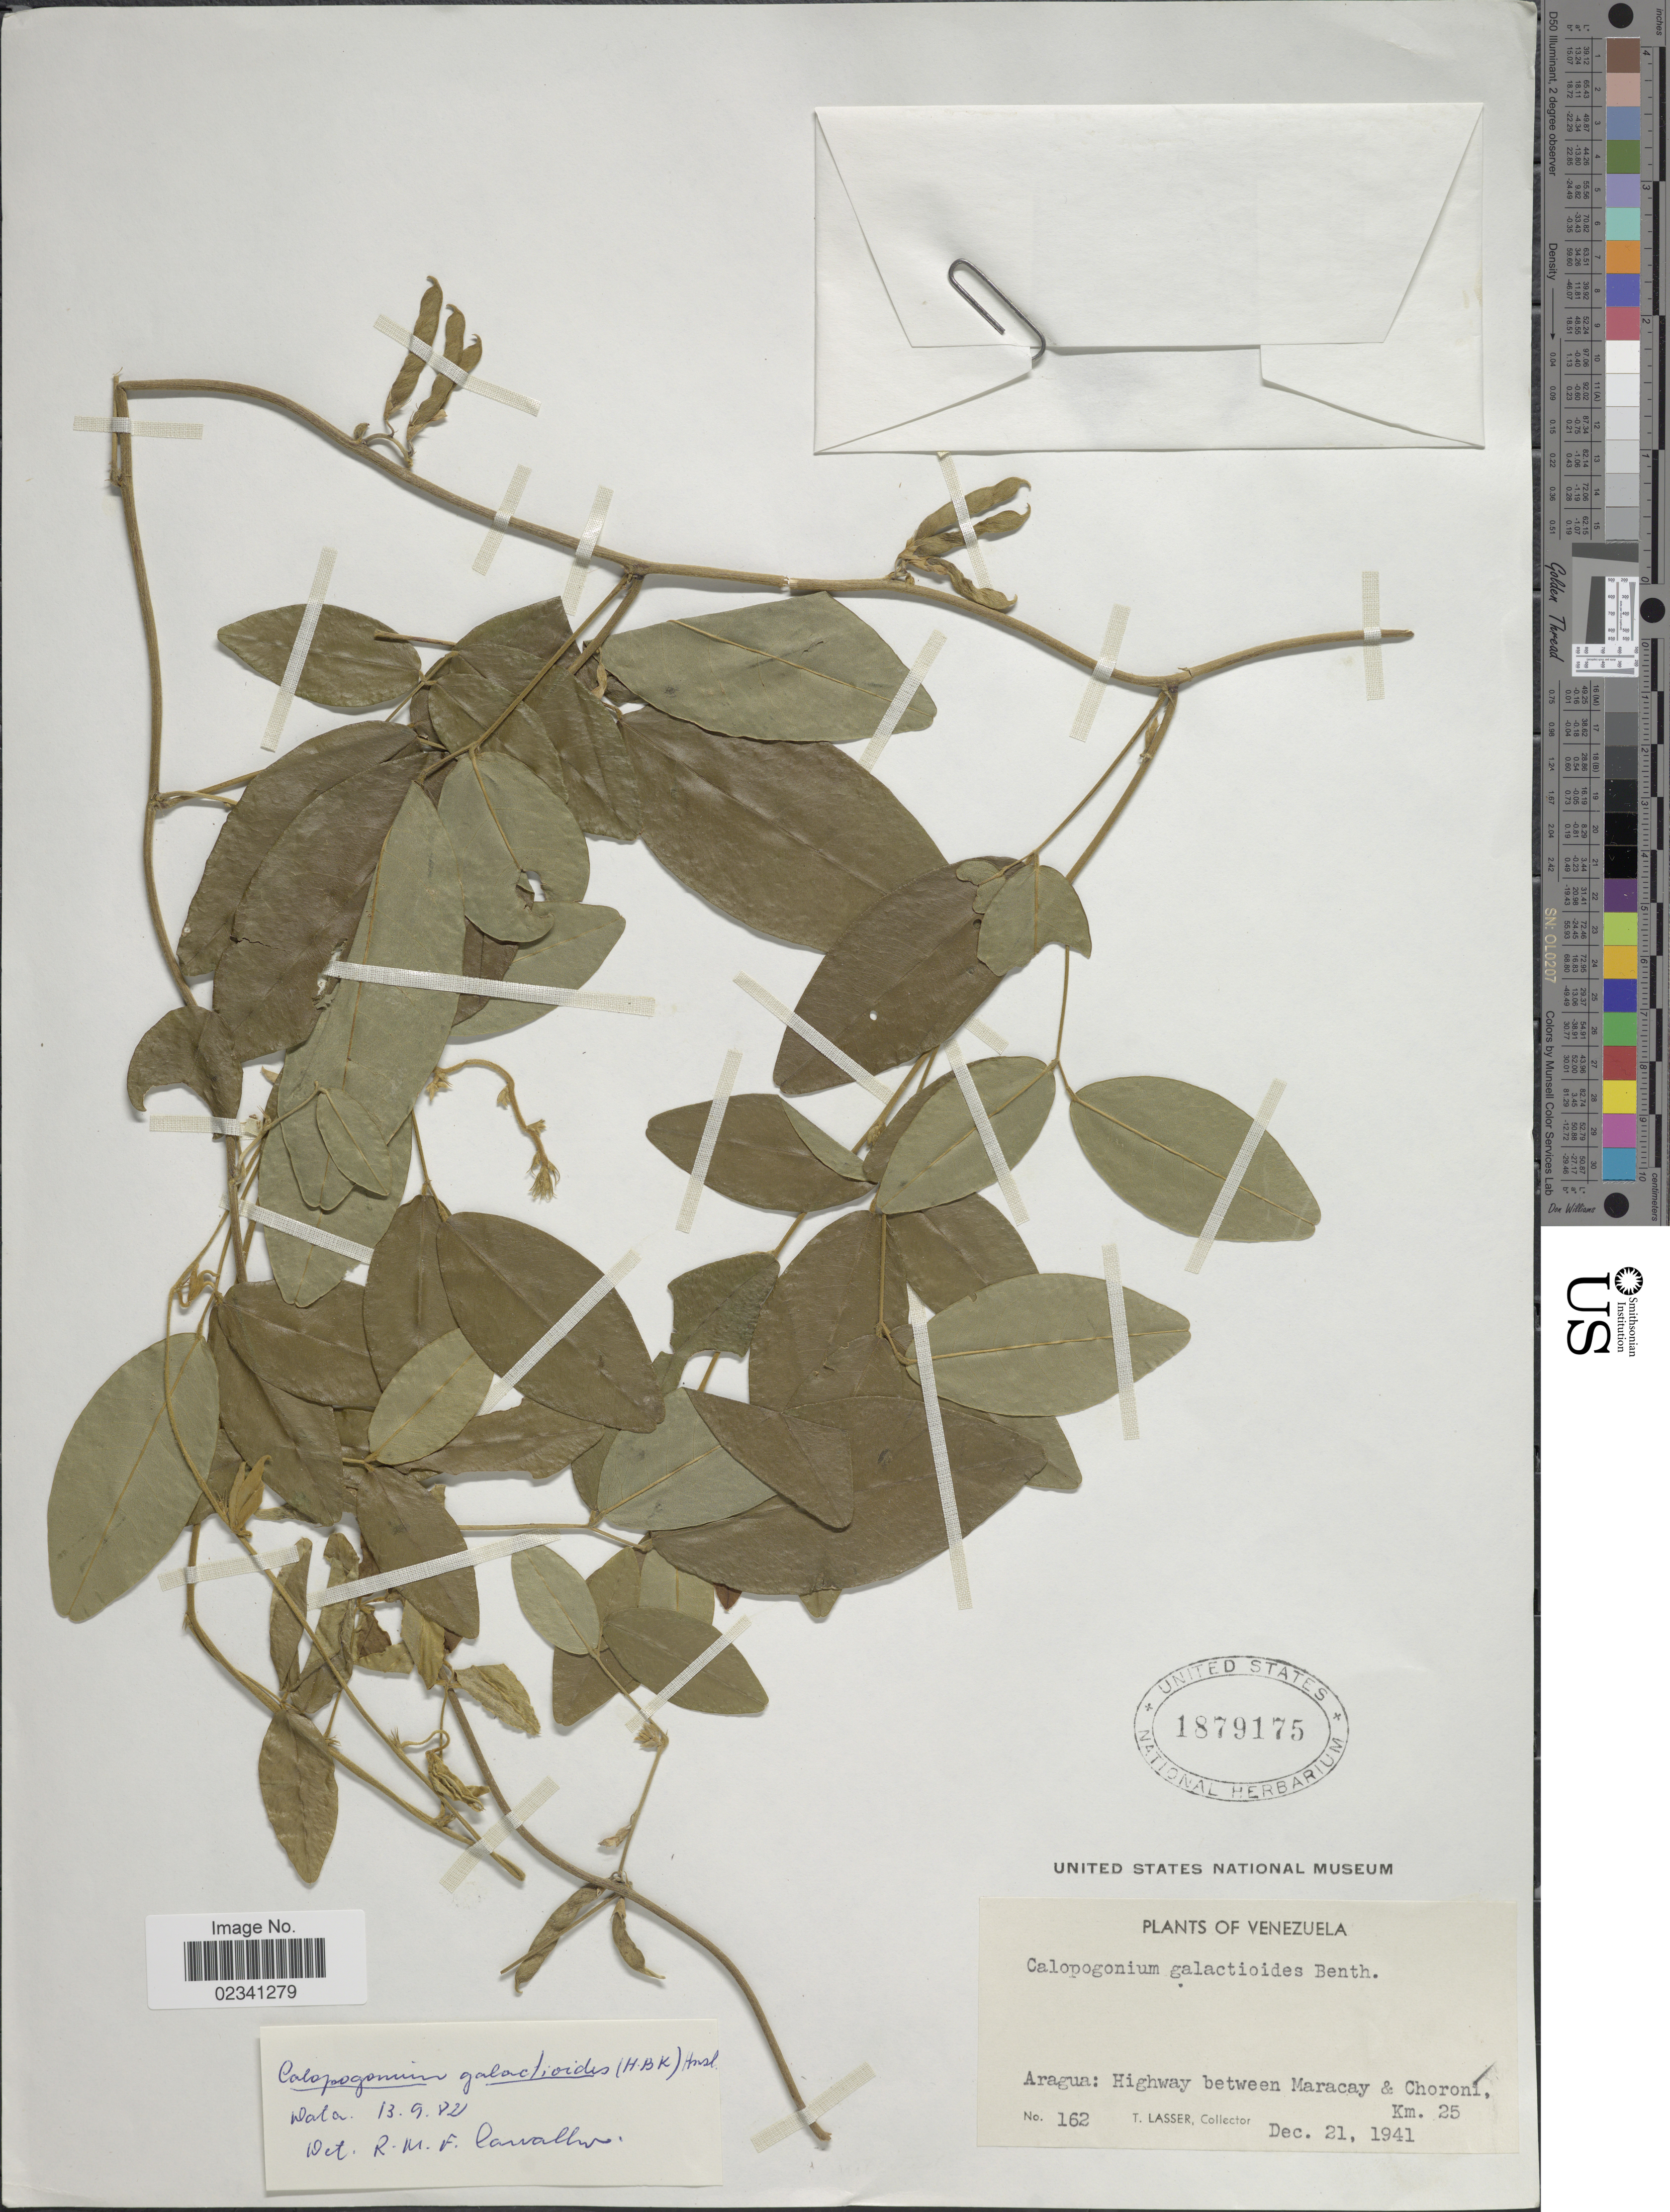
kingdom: Plantae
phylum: Tracheophyta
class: Magnoliopsida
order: Fabales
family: Fabaceae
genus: Calopogonium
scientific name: Calopogonium galactioides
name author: (Kunth) Hemsl.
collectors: T. Lasser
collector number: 162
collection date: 1941-12-21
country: Venezuela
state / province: Aragua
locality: Highway between Maracay & Choroni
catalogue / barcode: US 1879175